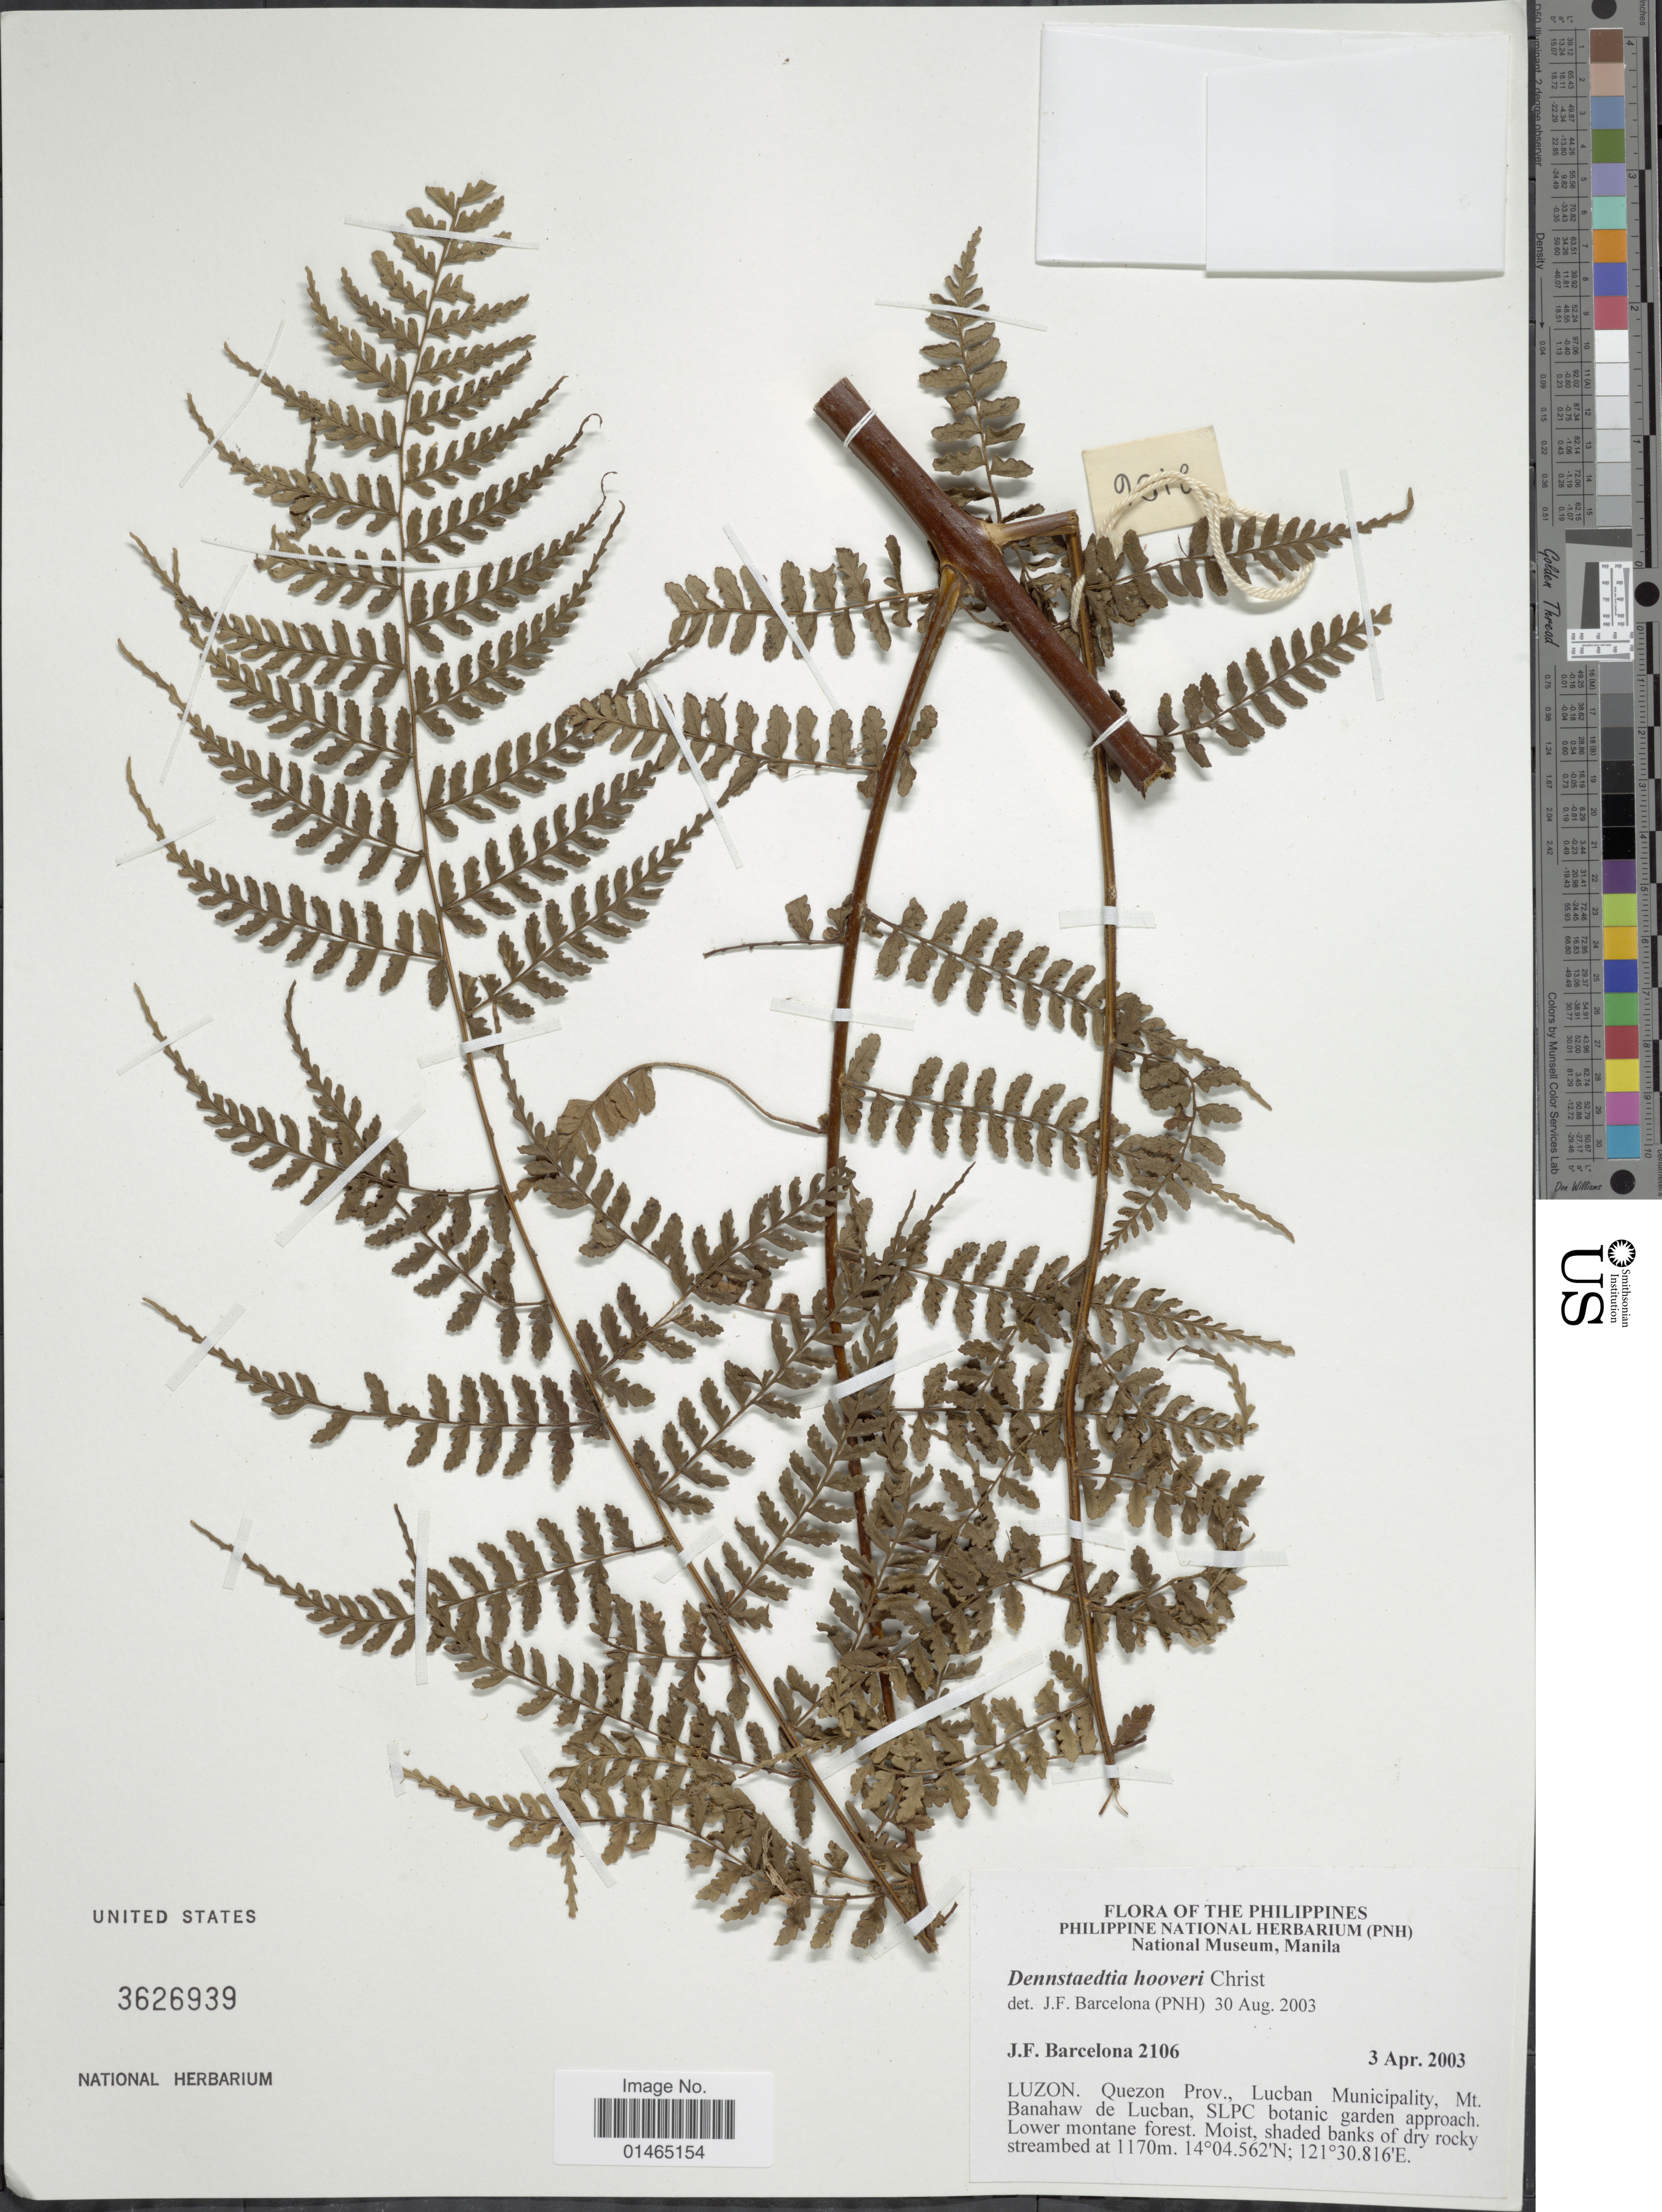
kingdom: Plantae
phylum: Tracheophyta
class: Polypodiopsida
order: Polypodiales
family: Dennstaedtiaceae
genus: Dennstaedtia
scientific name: Dennstaedtia hooveri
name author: Christ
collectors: J. F. Barcelona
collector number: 2106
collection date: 2003-04-03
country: Philippines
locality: Luzon. Quezon Prov., Lucban Municipality, Mt. Banahaw de Lucban, SLPC botanic garden approach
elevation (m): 1170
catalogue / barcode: US 3626939